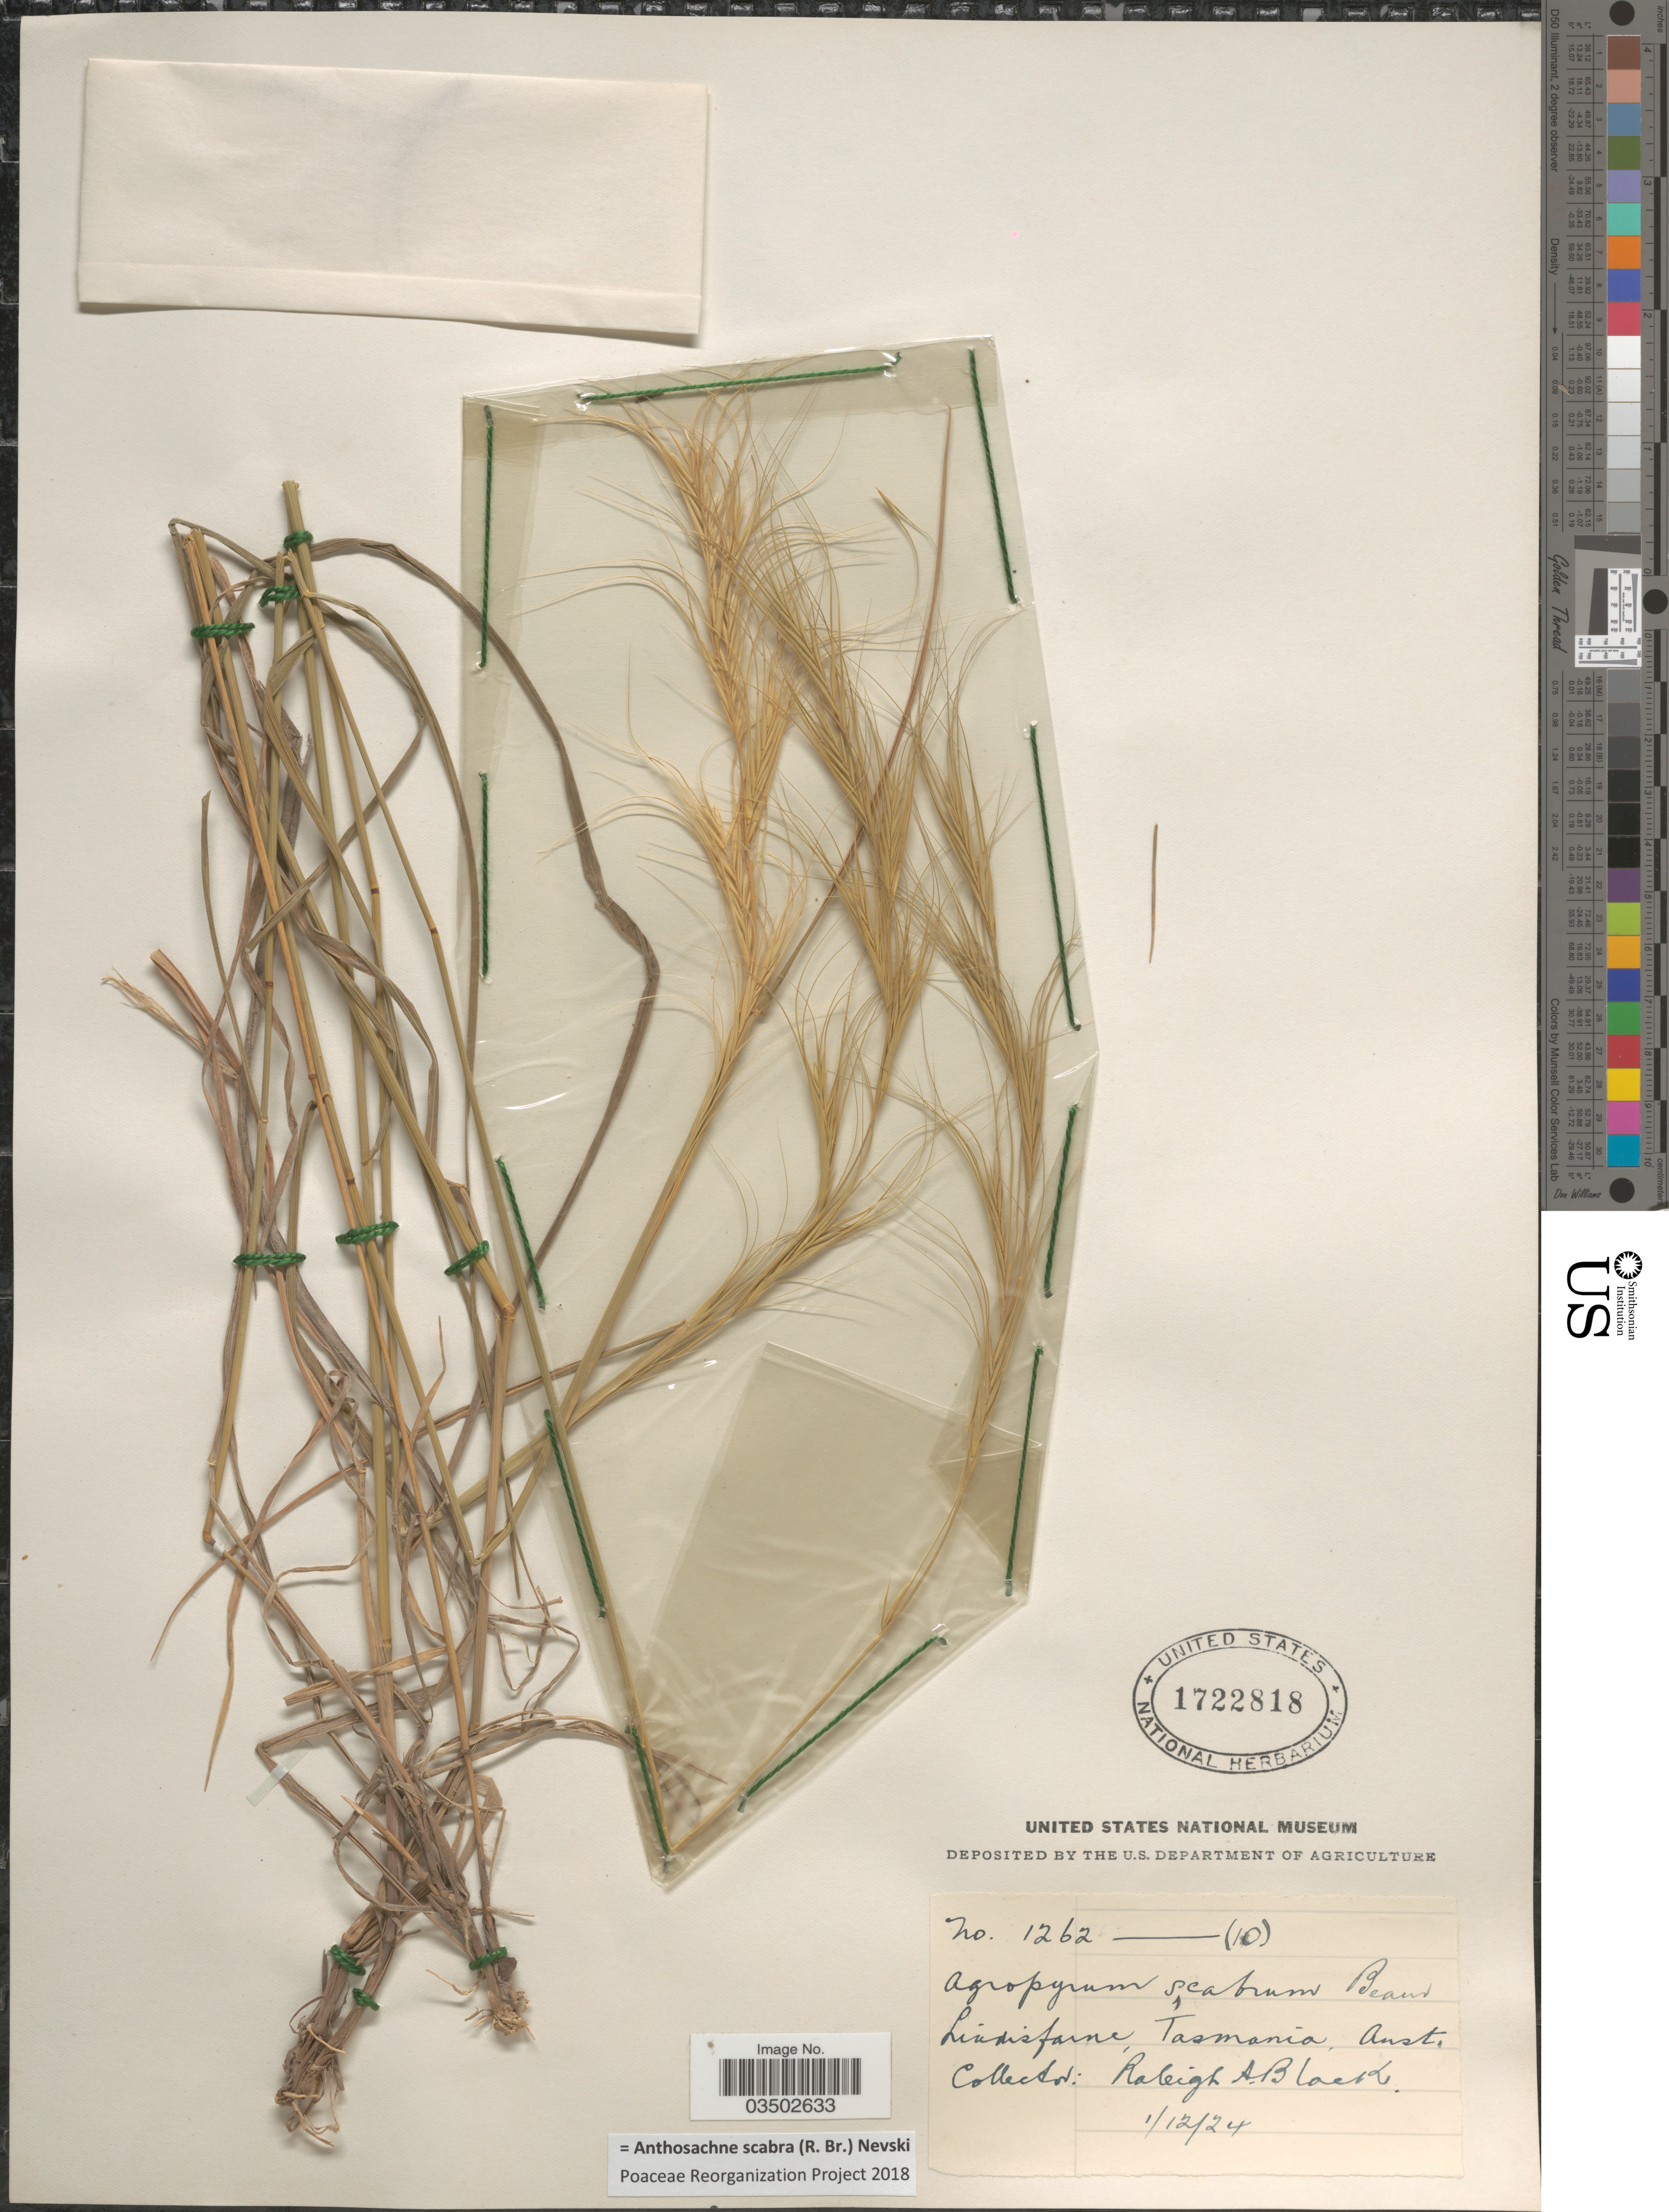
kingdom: Plantae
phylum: Tracheophyta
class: Liliopsida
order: Poales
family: Poaceae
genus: Anthosachne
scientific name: Anthosachne scabra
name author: (R. Br.) Nevski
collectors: R. A. Black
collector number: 1262-(10)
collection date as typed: Transcribed d/m/y: 1/12/24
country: Australia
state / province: Tasmania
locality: Lindisfarne. .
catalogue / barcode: US 1722818